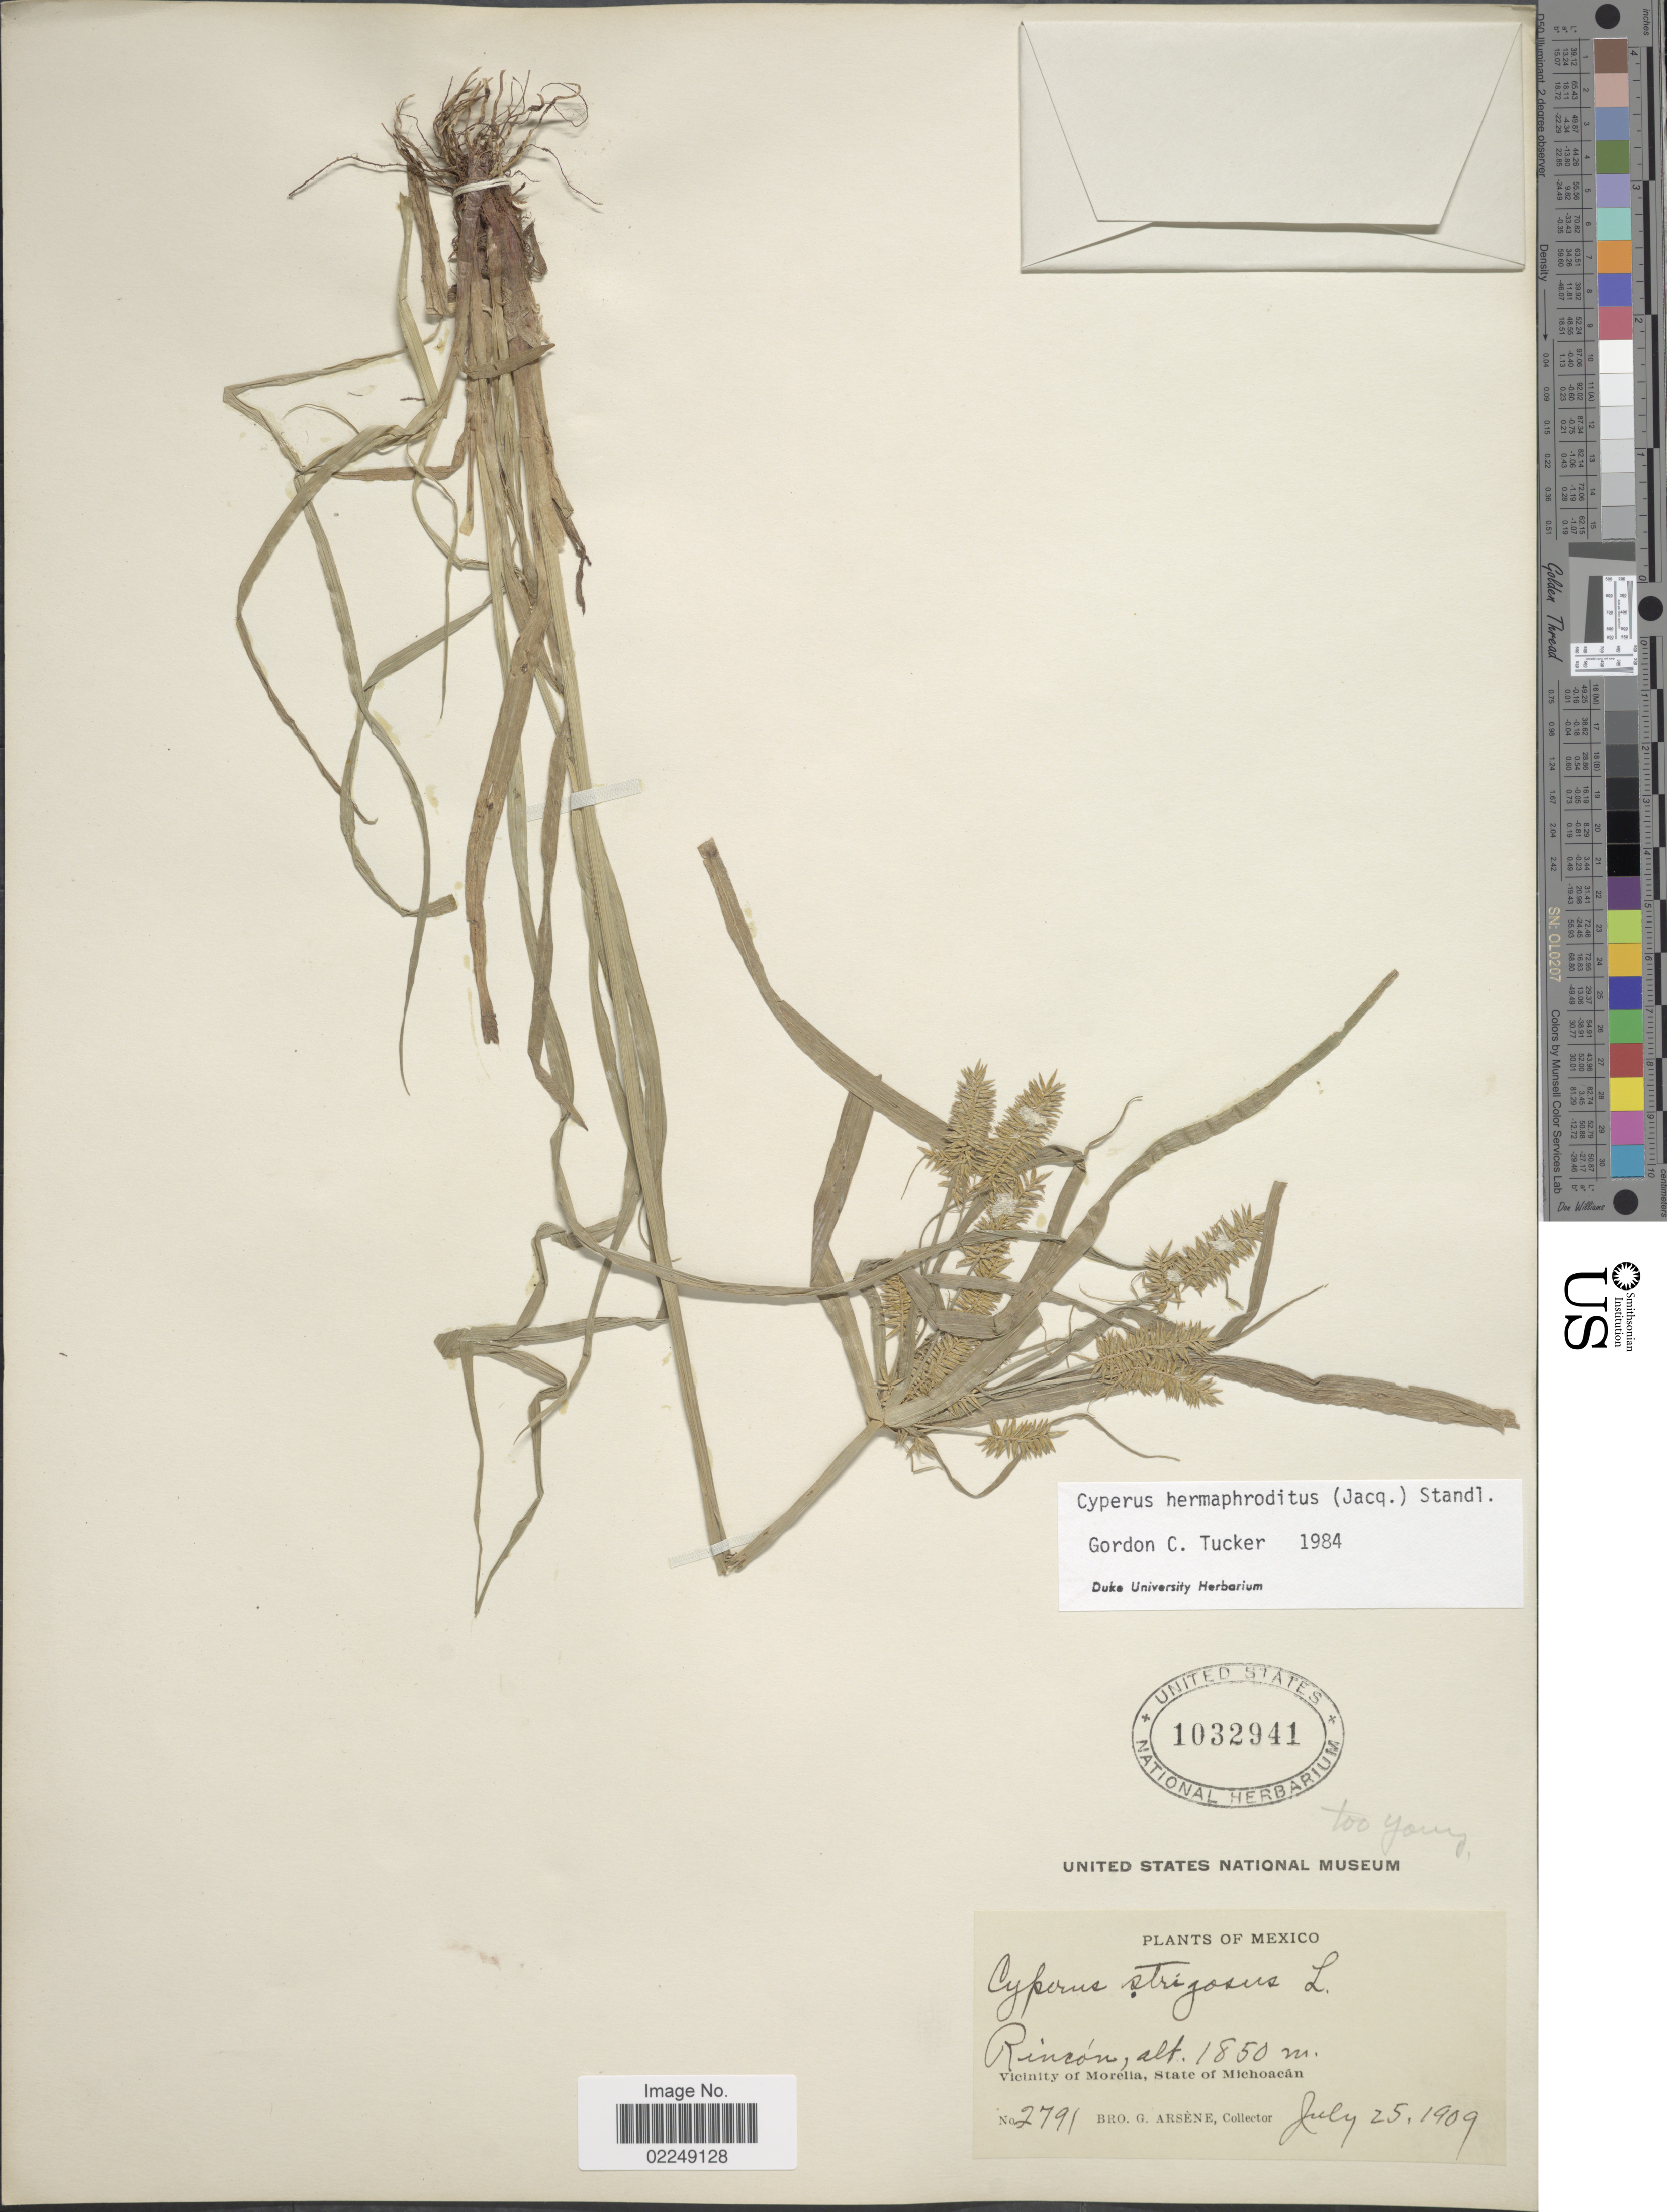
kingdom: Plantae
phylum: Tracheophyta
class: Liliopsida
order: Poales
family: Cyperaceae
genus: Cyperus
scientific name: Cyperus hermaphroditus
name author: (Jacq.) Standl.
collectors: Bro. G. Arsène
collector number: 2791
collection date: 1909-07-25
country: Mexico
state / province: Michoacán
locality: Rincon, Vicinity of Morelia, State of Michoacan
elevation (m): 1850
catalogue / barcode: US 1032941